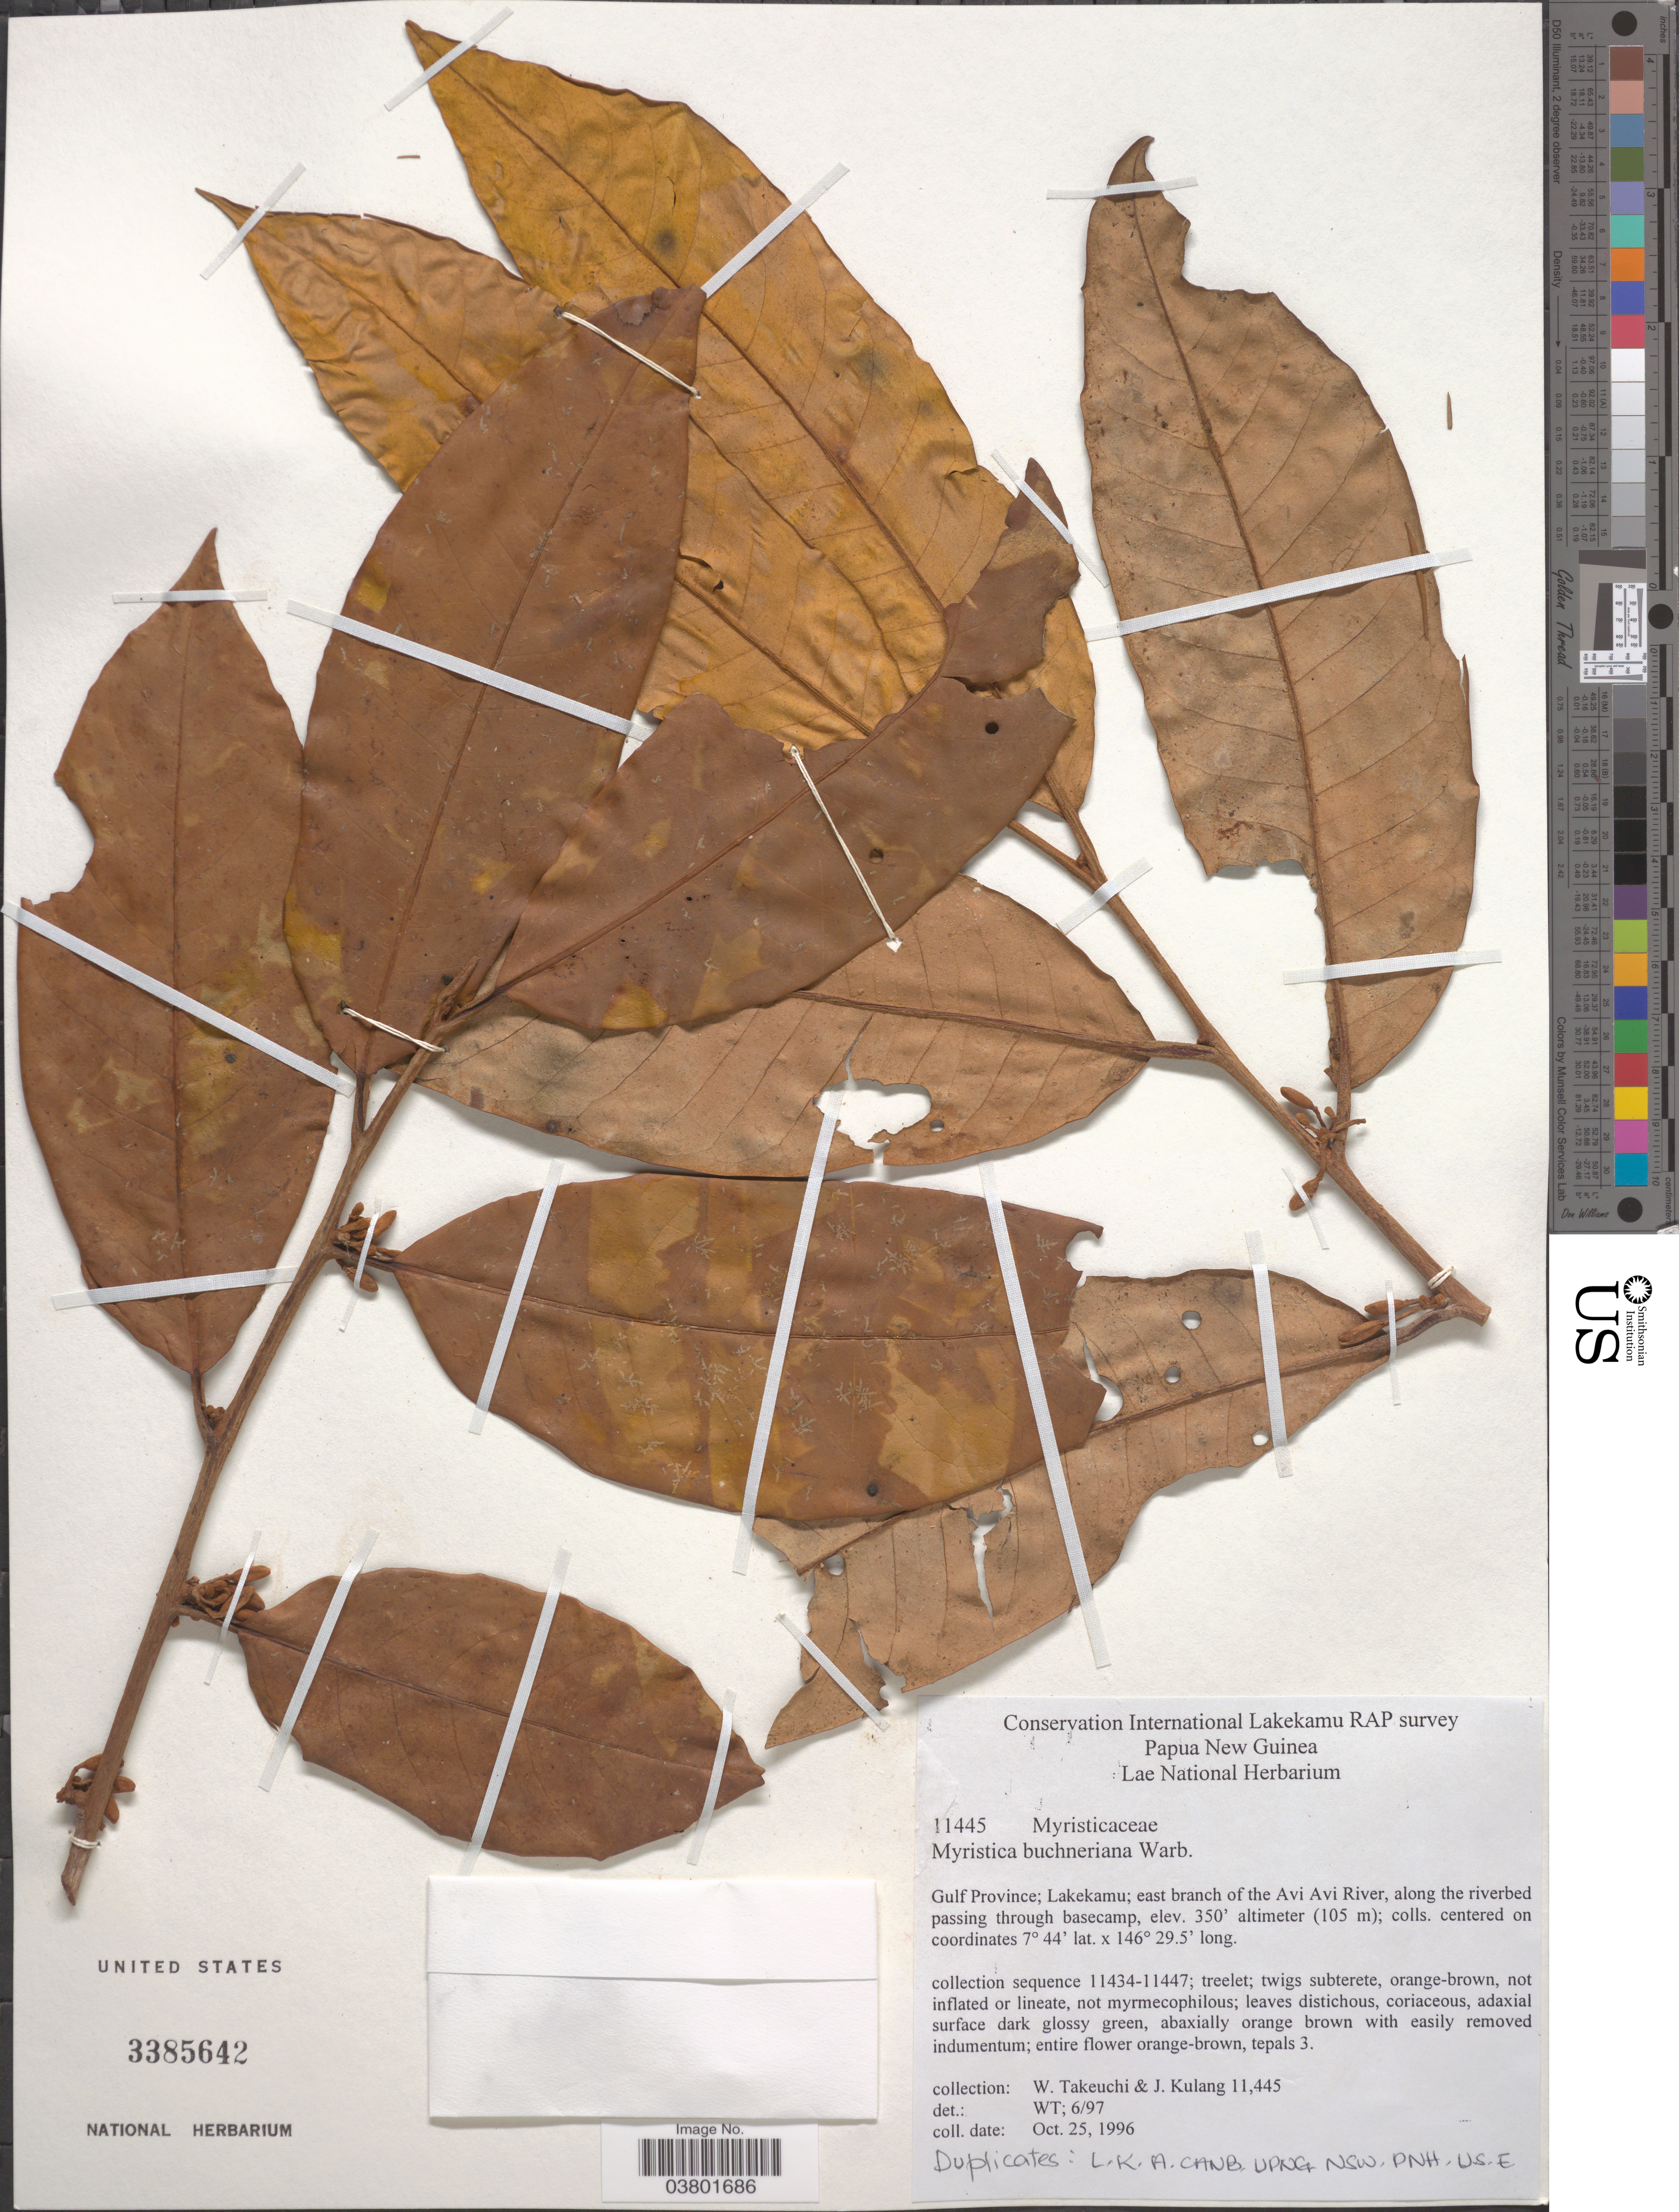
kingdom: Plantae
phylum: Tracheophyta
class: Magnoliopsida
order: Magnoliales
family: Myristicaceae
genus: Myristica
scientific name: Myristica buchneriana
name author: Warb.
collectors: W. Takeuchi & J. Kulang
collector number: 11445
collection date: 1996-10-25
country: Papua New Guinea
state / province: Gulf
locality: Lakekamu; east branch of the Avi Avi River, along the riverbed passing through basecamp.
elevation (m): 105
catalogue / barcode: US 3385642